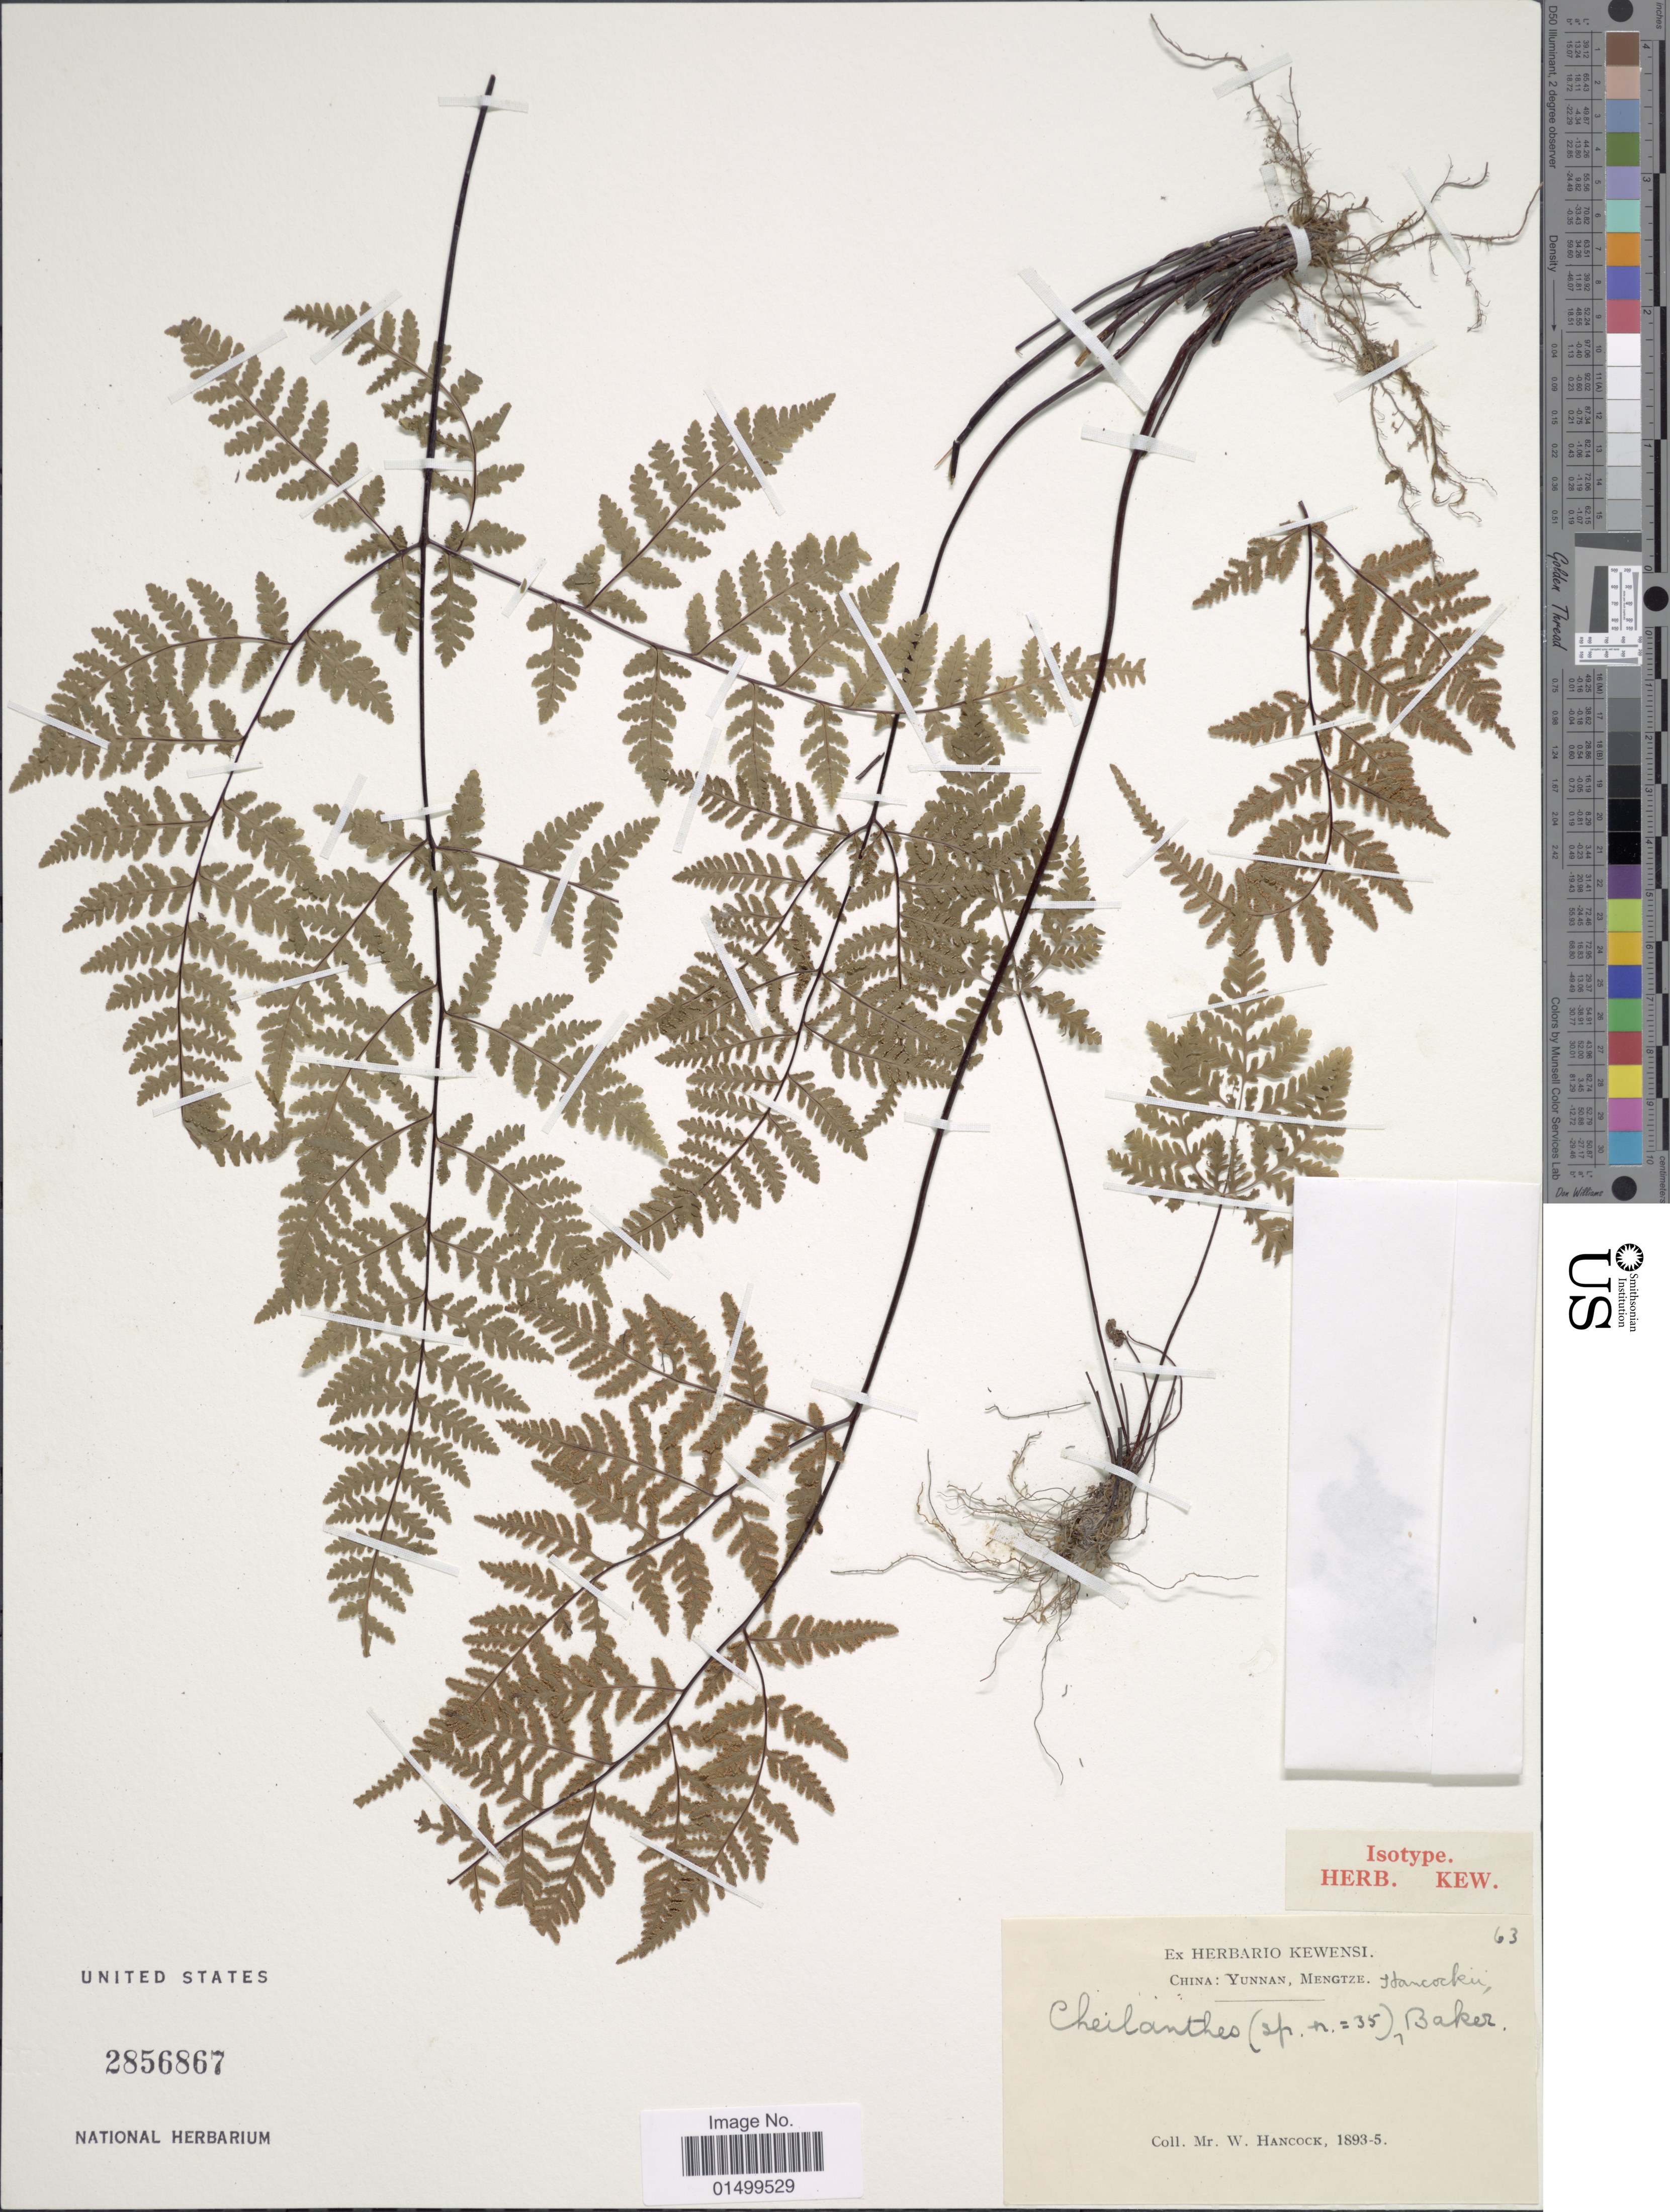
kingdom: Plantae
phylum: Tracheophyta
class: Polypodiopsida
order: Polypodiales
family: Pteridaceae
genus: Cheilanthes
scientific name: Cheilanthes hancockii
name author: Baker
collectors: W. Hancock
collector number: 63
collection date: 1893/1895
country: China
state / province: Yunnan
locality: Mengtze, Itancocku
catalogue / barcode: US 2856967